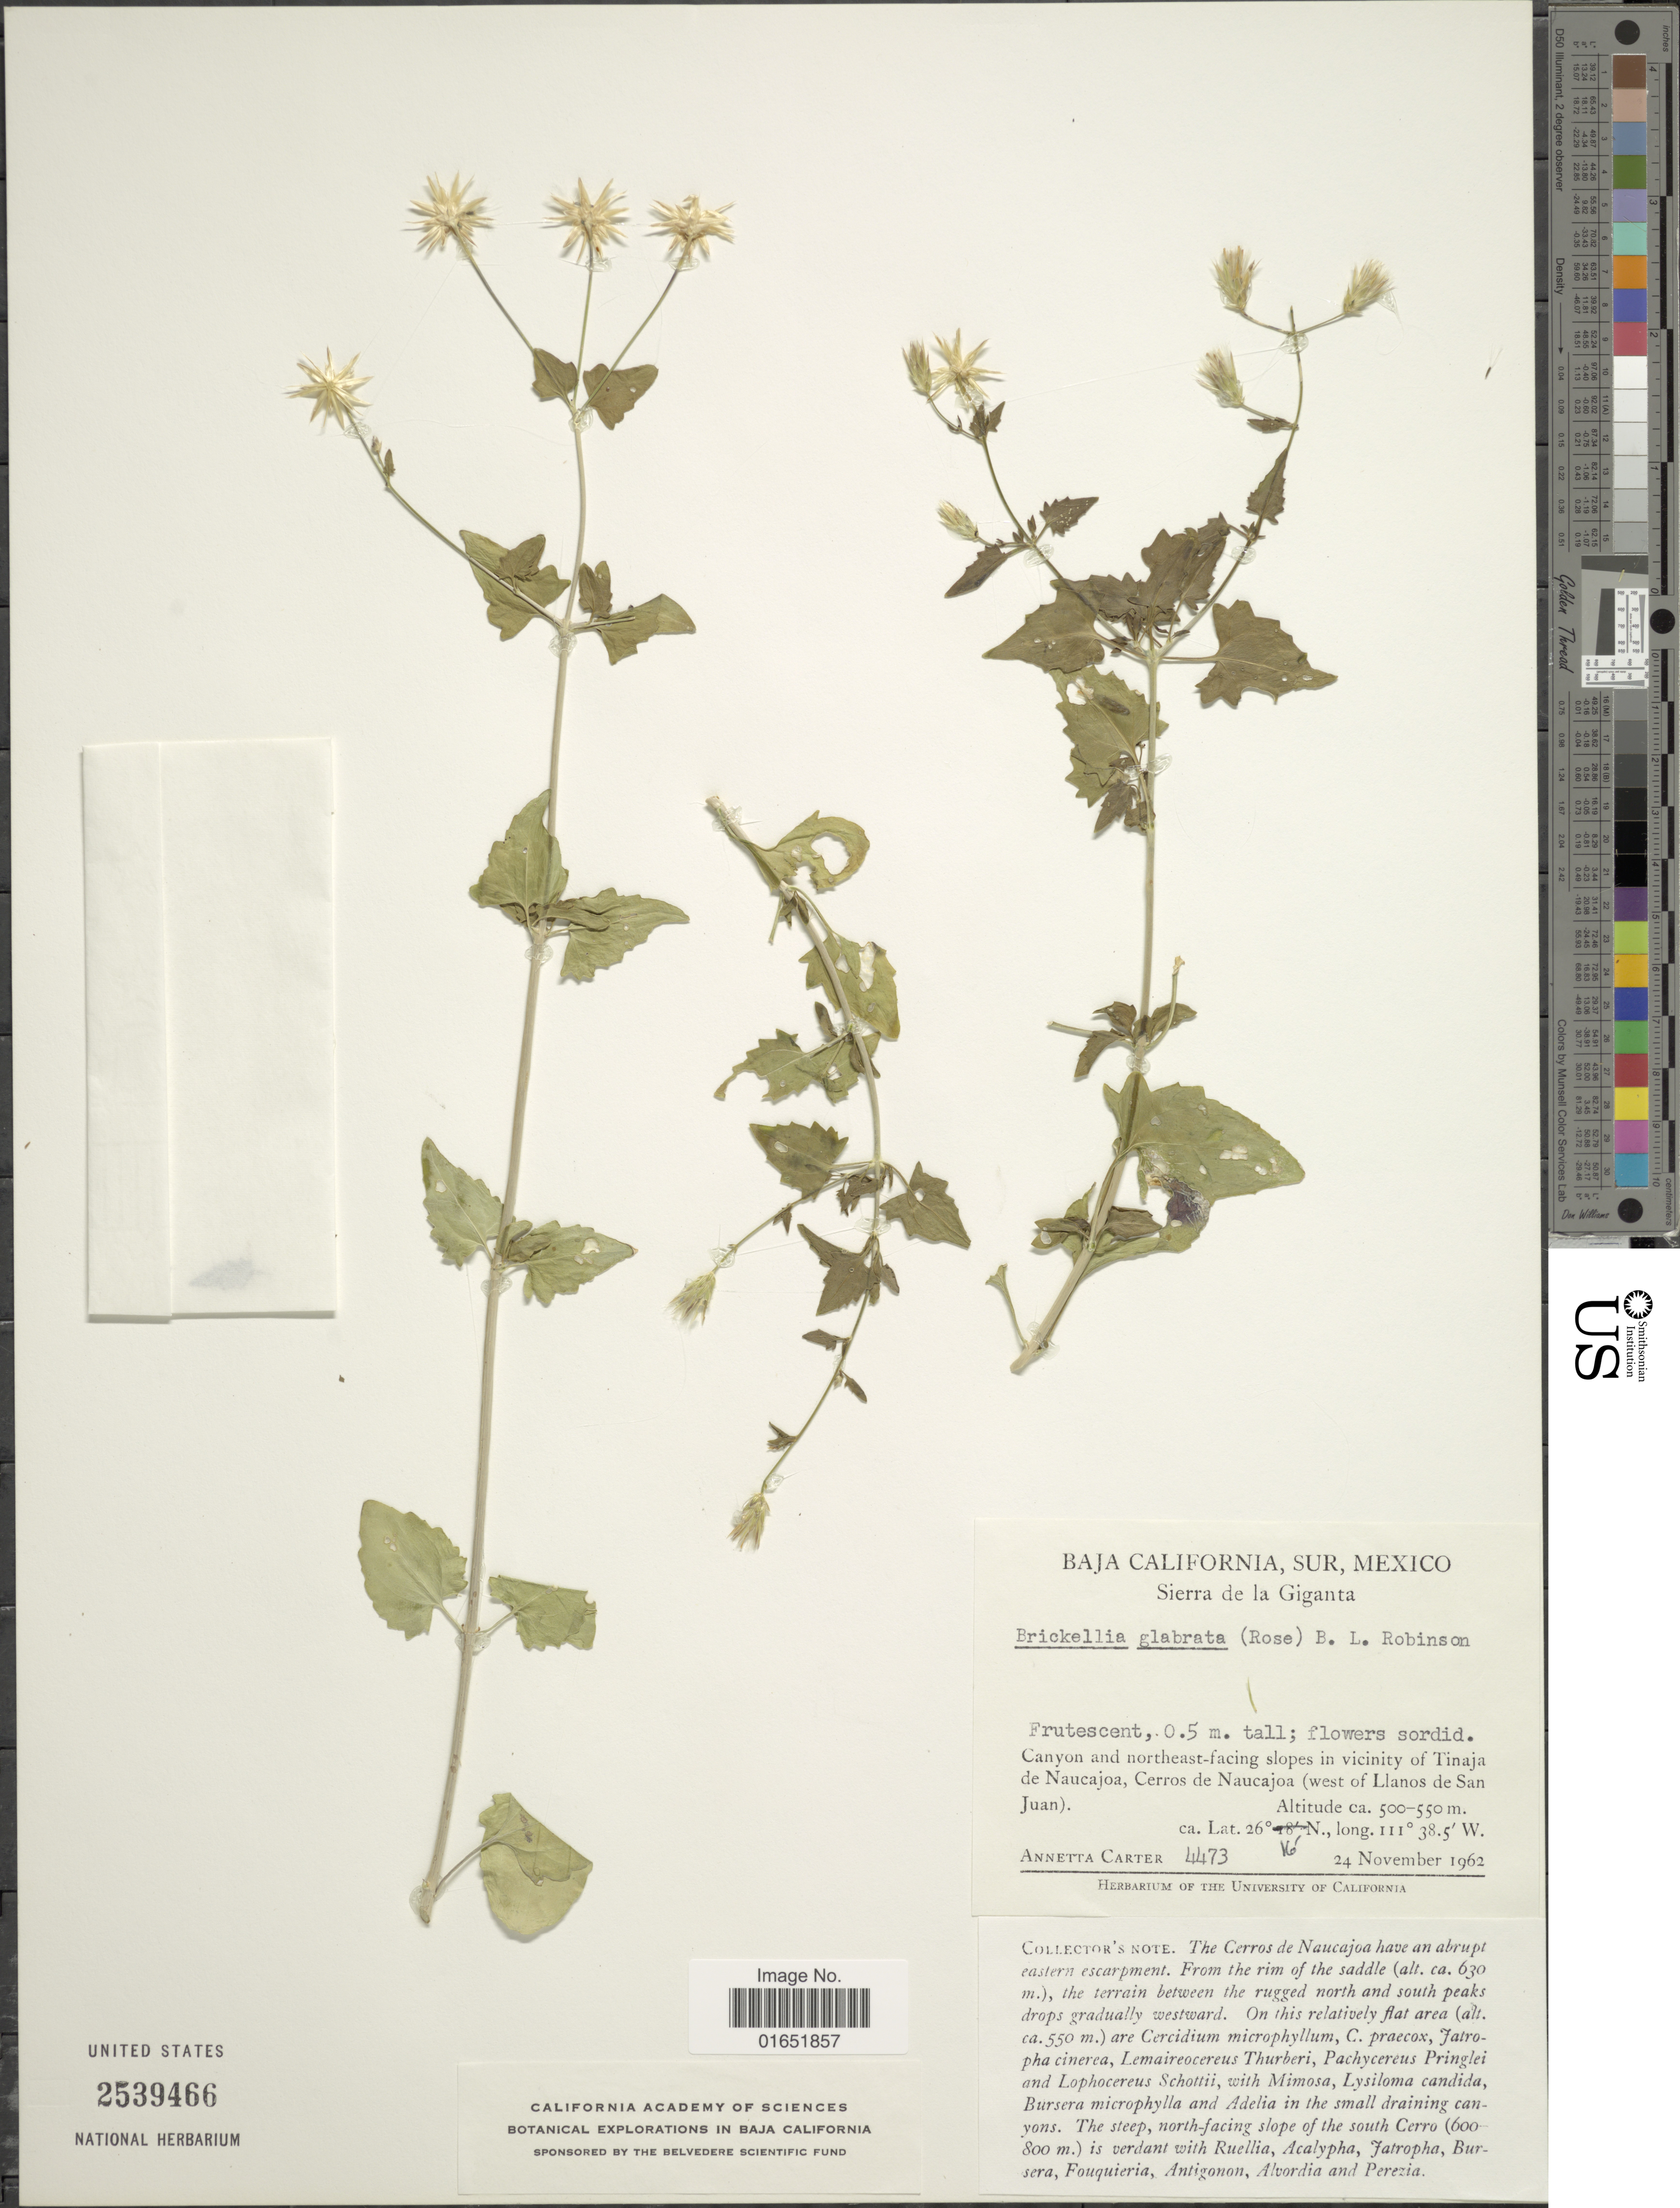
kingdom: Plantae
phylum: Tracheophyta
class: Magnoliopsida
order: Asterales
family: Asteraceae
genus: Brickellia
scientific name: Brickellia glabrata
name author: (Rose) B.L. Rob.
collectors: A. Carter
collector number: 4473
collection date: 1962-11-24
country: Mexico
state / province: Baja California Sur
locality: Sierra de la Giganta, Canyon and northeast-facing slopes in vicinity of Tinaja de Naucajoa, Cerros de Naucajoa (west of Llanos de San Juan)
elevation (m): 500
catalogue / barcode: US 2539466